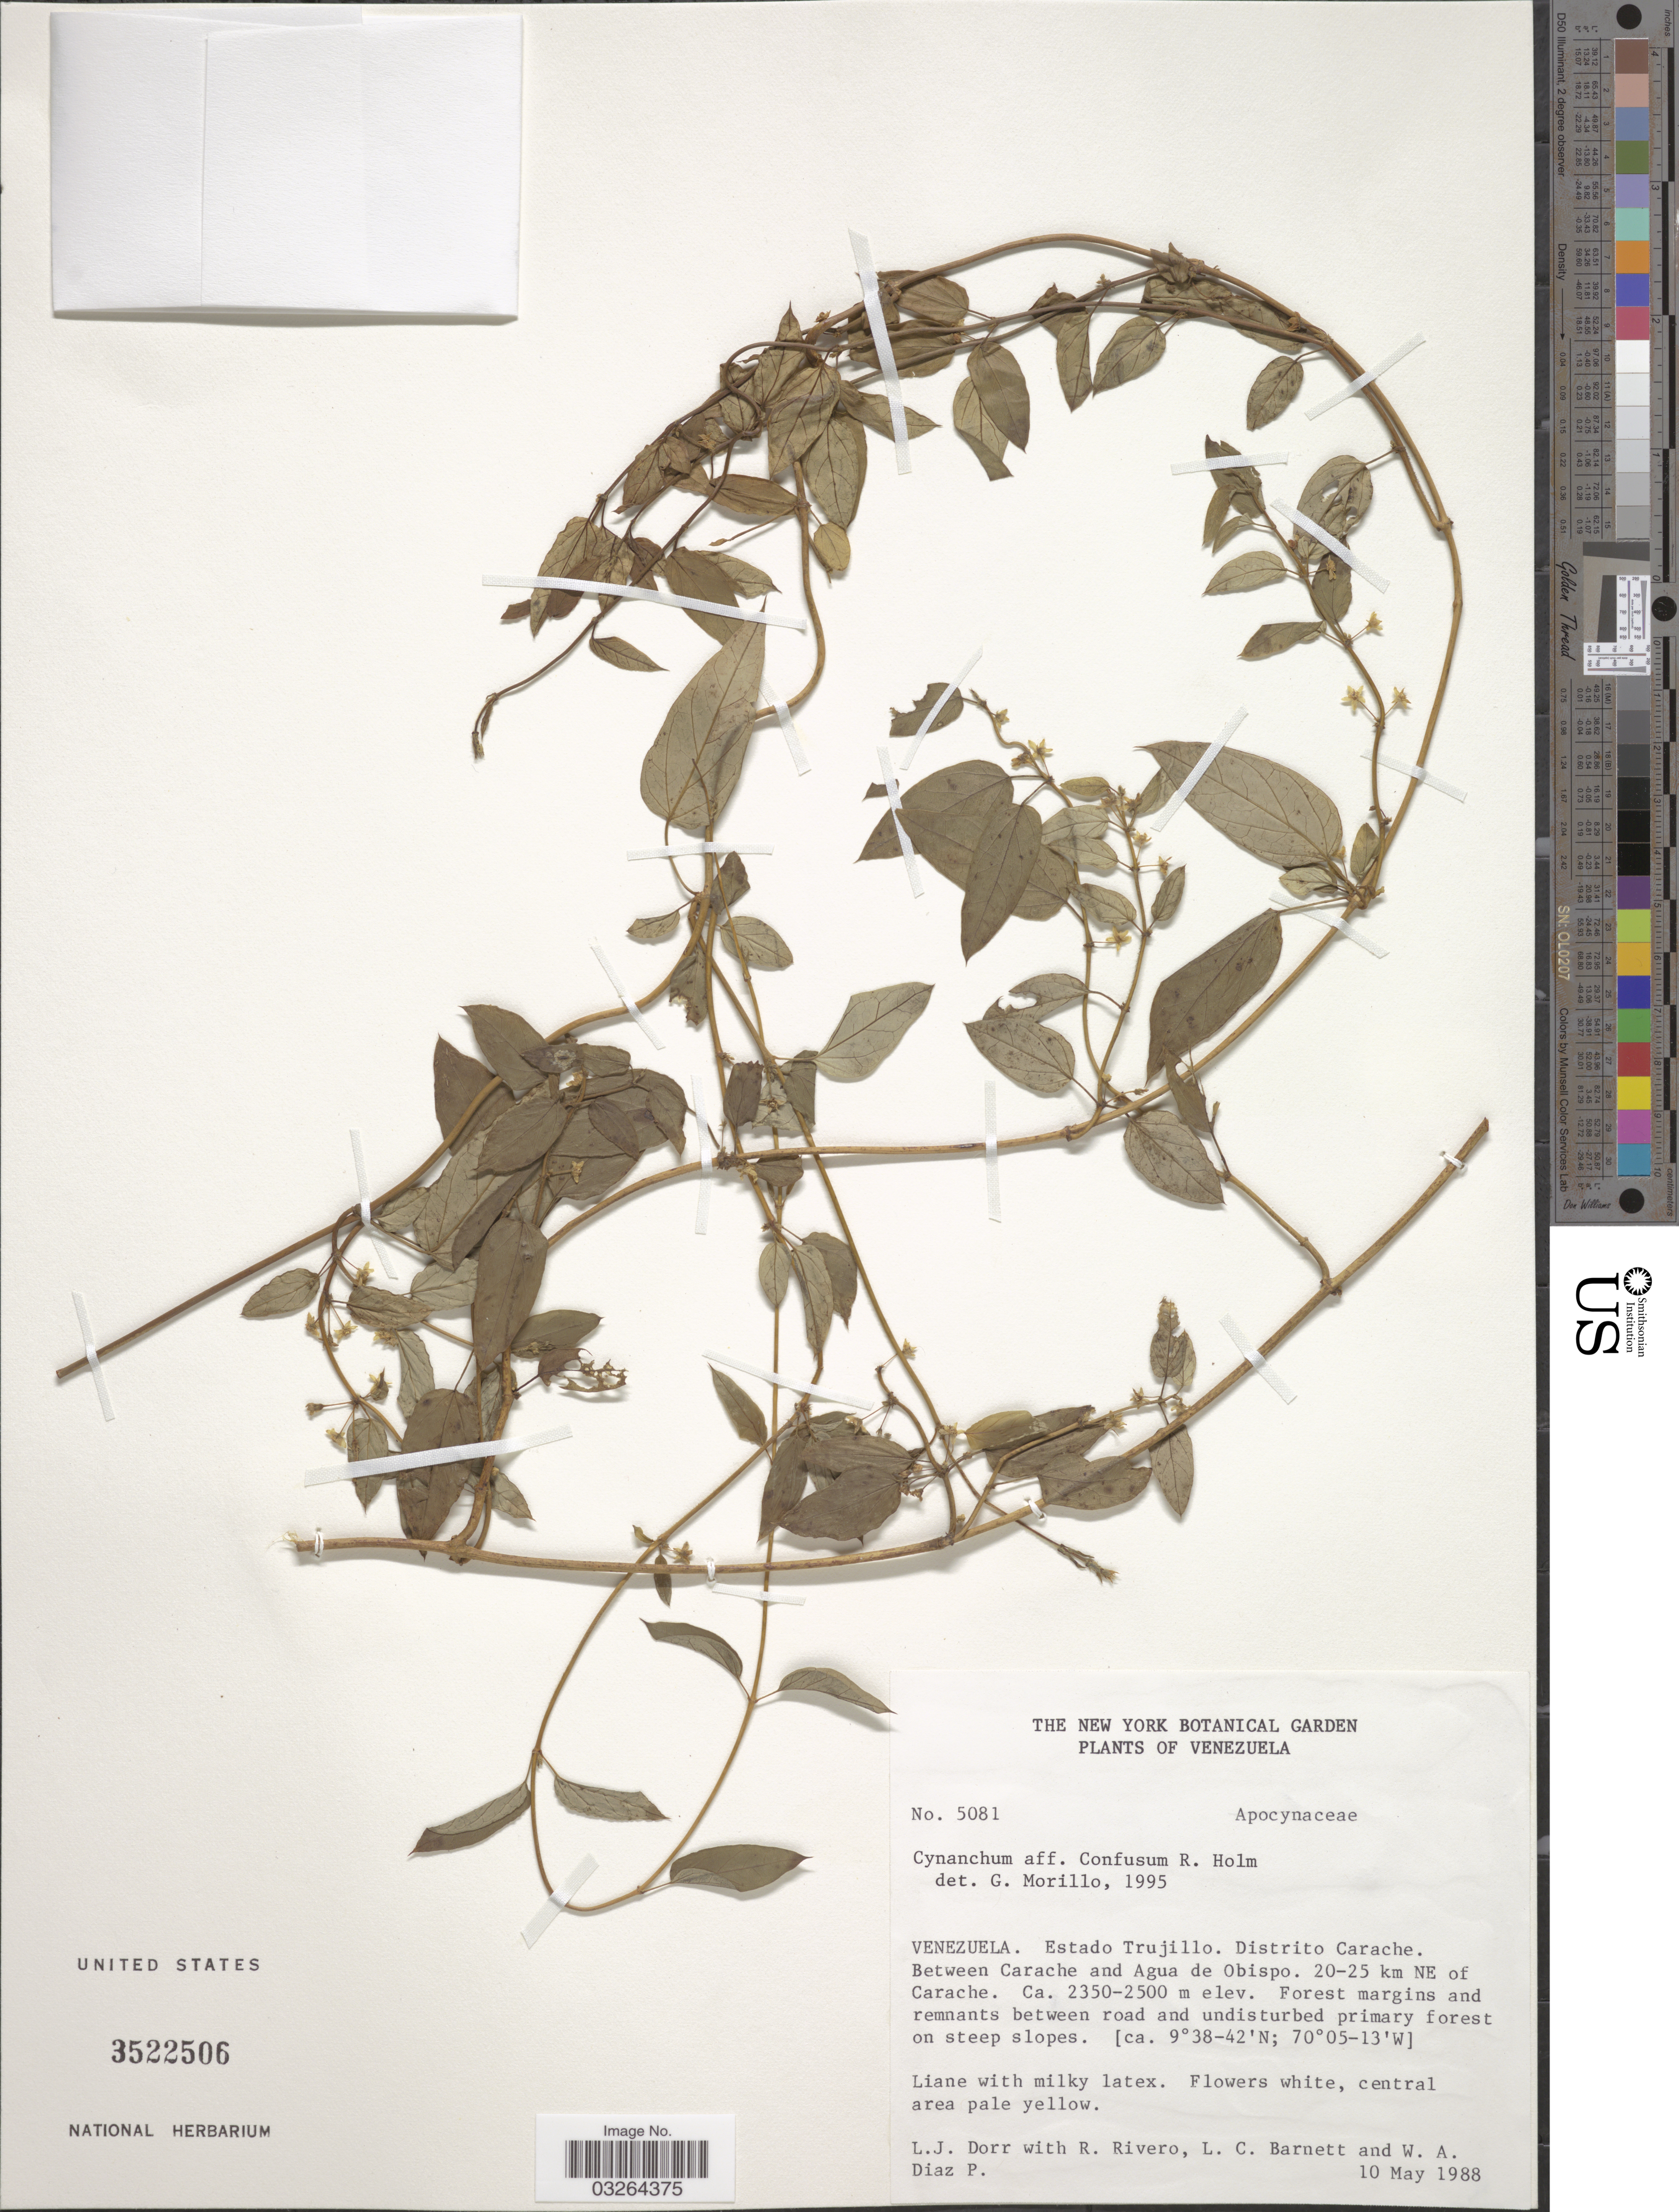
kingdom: Plantae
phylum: Tracheophyta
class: Magnoliopsida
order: Gentianales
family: Apocynaceae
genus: Scyphostelma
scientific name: Scyphostelma confusum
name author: (R.W. Holm) Liede & Meve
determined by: Liede-Schumann, Sigrid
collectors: L. J. Dorr, R. Rivero, L. C. Barnett & W. Díaz P.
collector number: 5081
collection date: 1988-05-10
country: Venezuela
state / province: Trujillo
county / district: Carache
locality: Between Carache and Agua de Obispo. 20-25 km NE of Carache.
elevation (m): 2350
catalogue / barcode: US 3522506